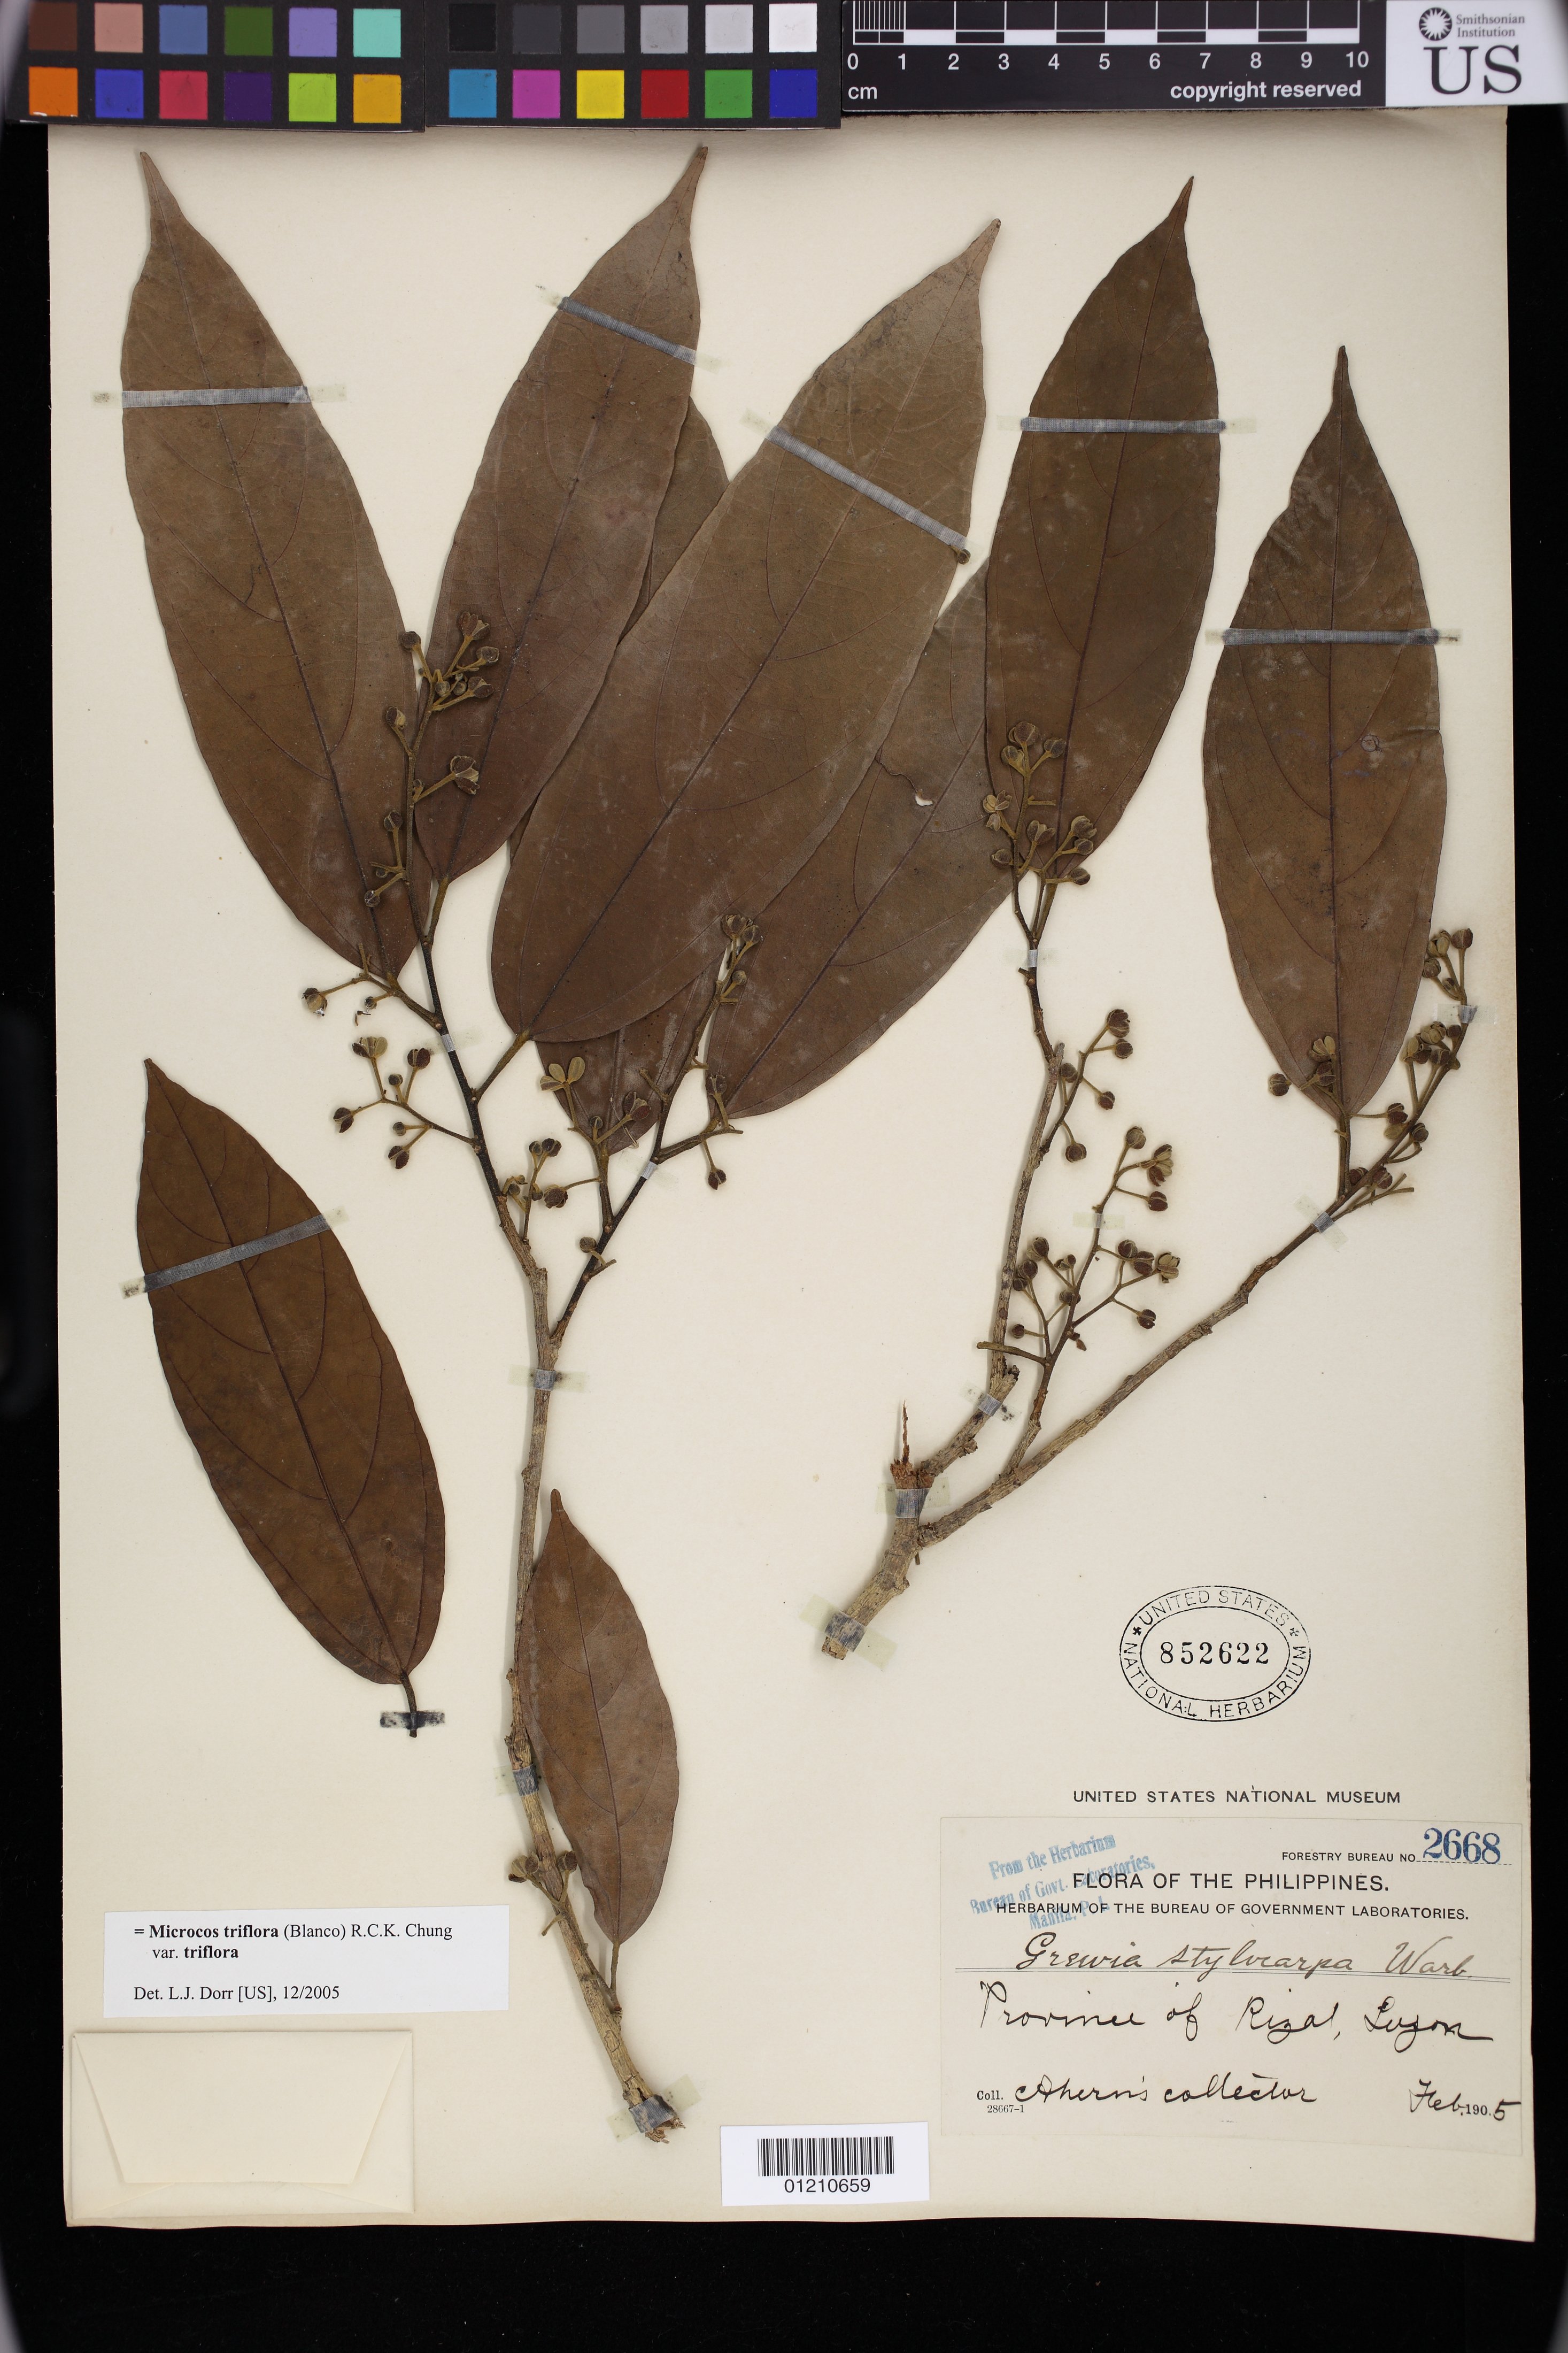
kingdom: Plantae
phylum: Tracheophyta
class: Magnoliopsida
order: Malvales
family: Malvaceae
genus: Microcos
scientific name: Microcos triflora var. triflora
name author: (Blanco) R.C.K. Chung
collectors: Ahern's collector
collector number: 28667-1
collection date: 1905-02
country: Philippines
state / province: Calabarzon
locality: Province of Rizal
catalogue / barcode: US 852622